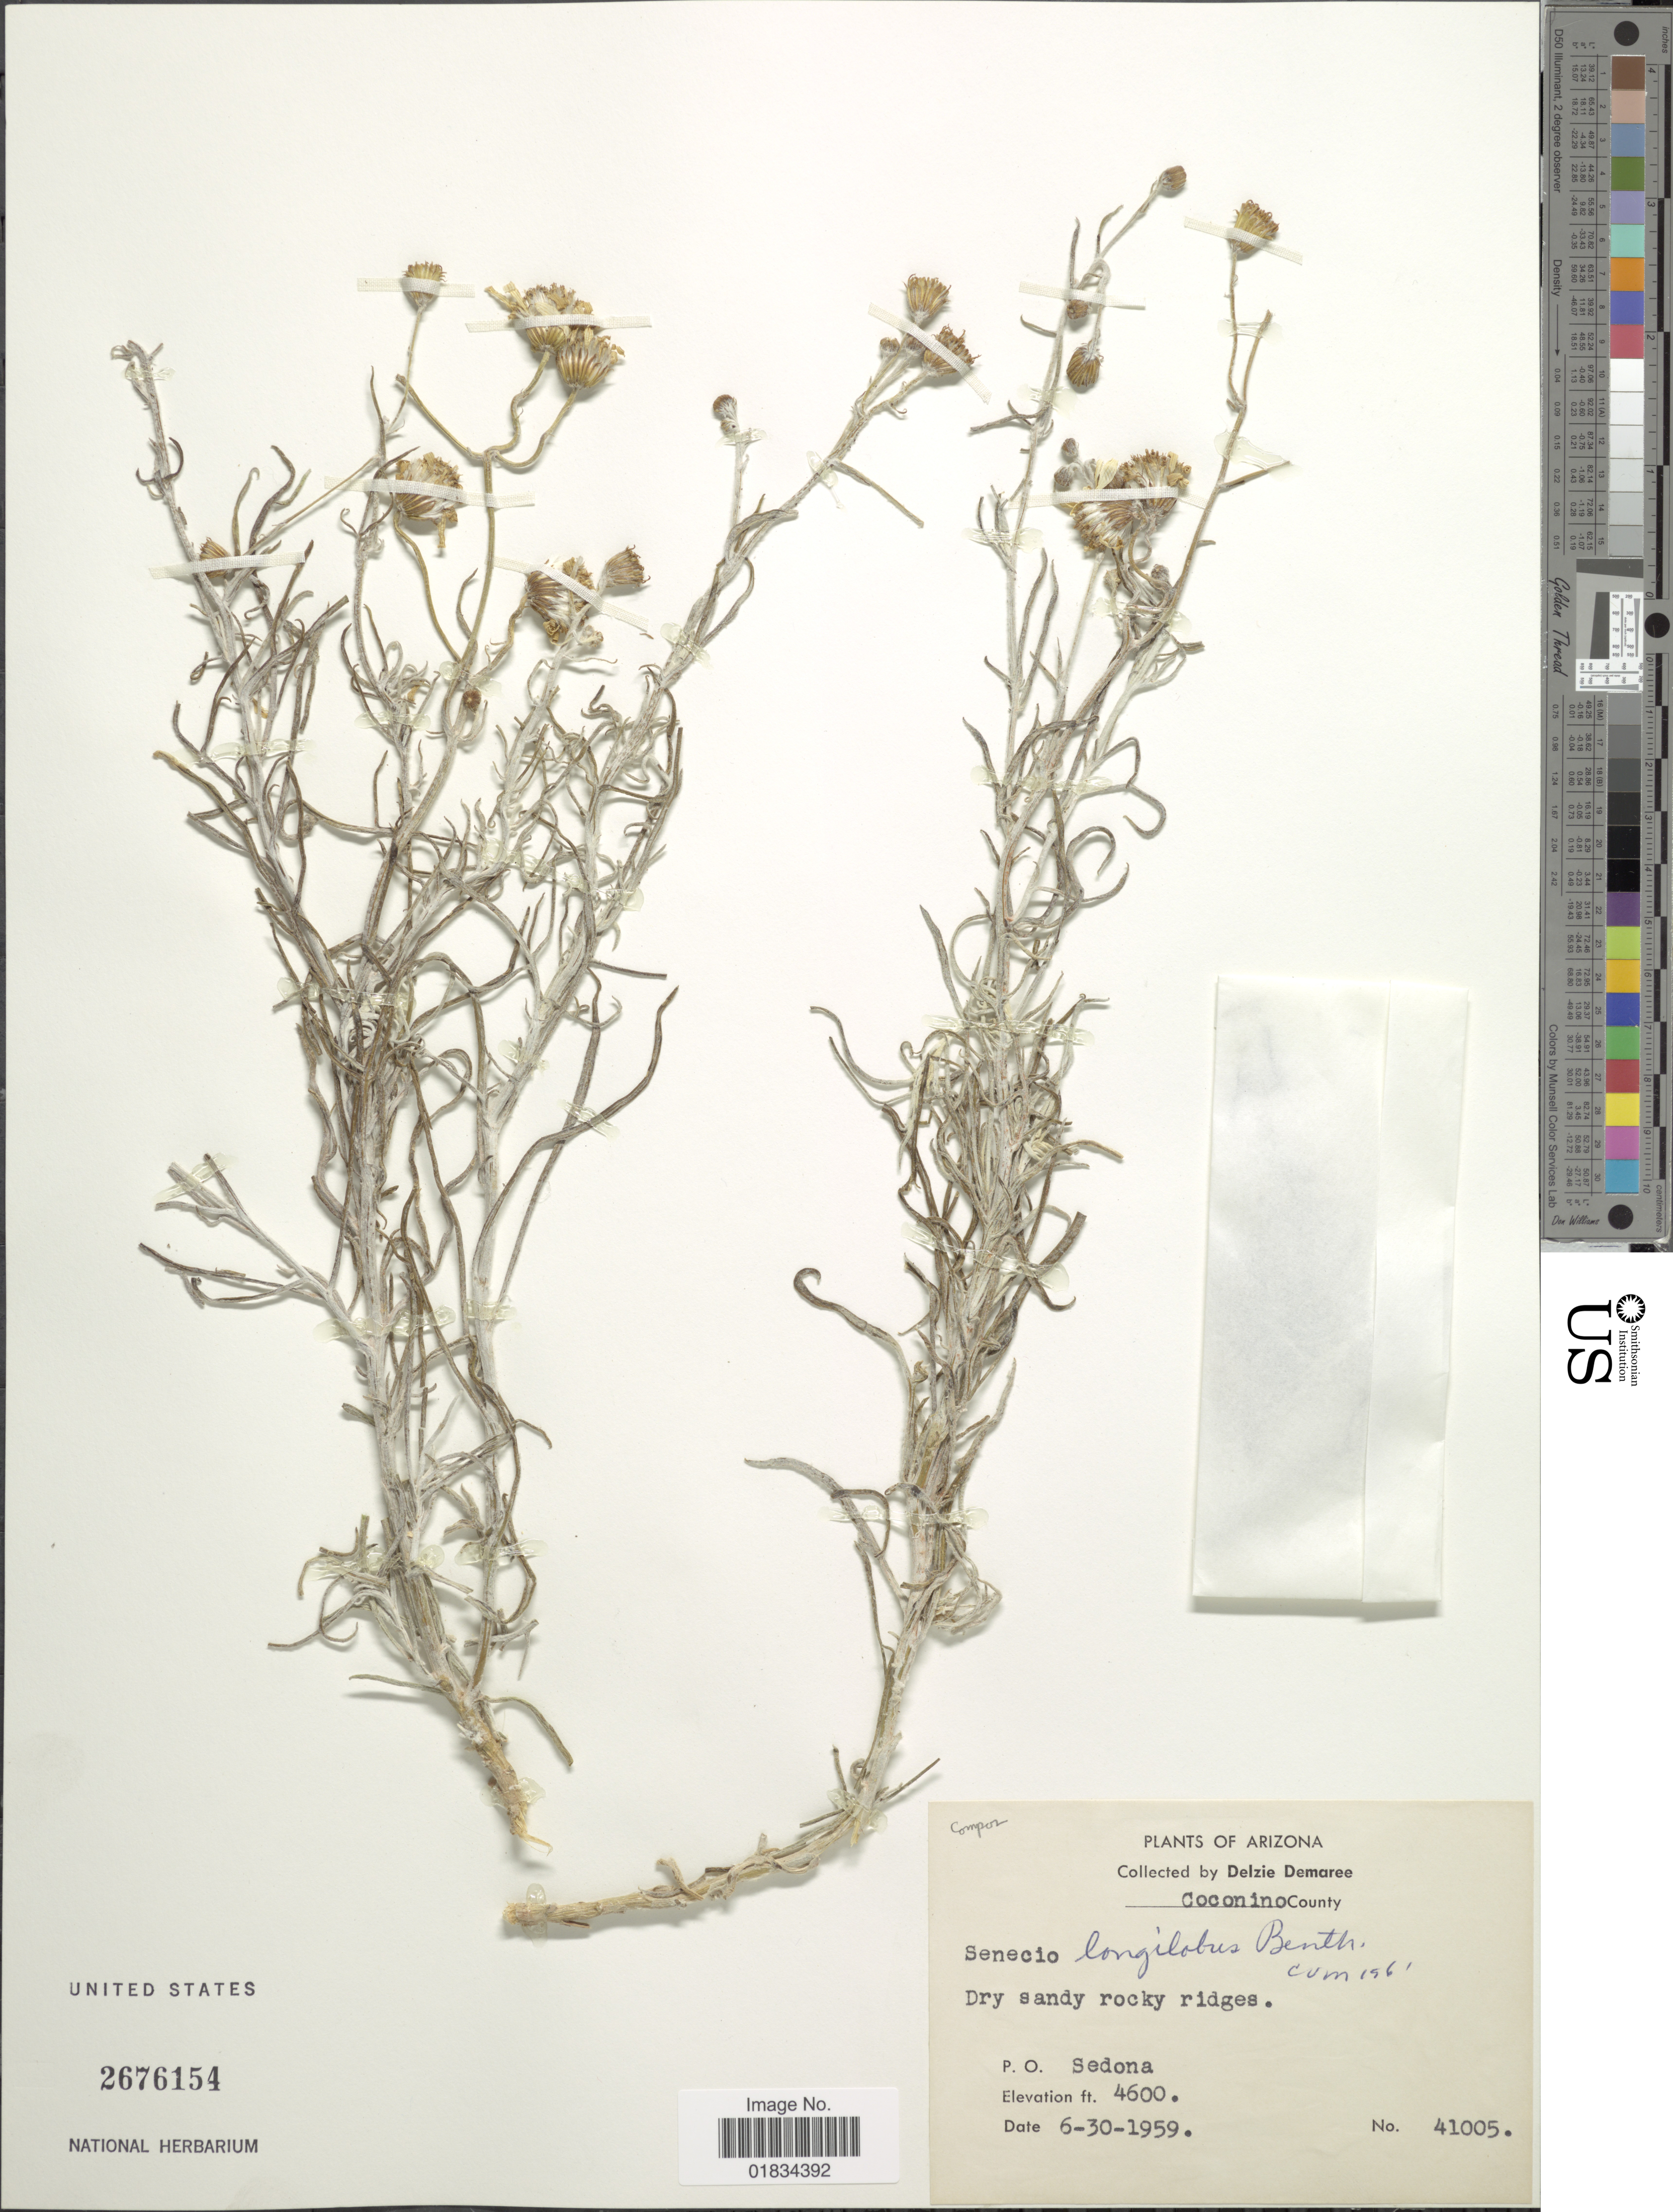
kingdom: Plantae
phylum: Tracheophyta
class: Magnoliopsida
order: Asterales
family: Asteraceae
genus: Senecio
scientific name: Senecio flaccidus var. flaccidus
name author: Less.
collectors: D. Demaree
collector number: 41005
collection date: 1959-06-30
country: United States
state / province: Arizona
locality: Coconino County. P. O. Sedona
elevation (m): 1402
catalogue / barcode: US 2676154